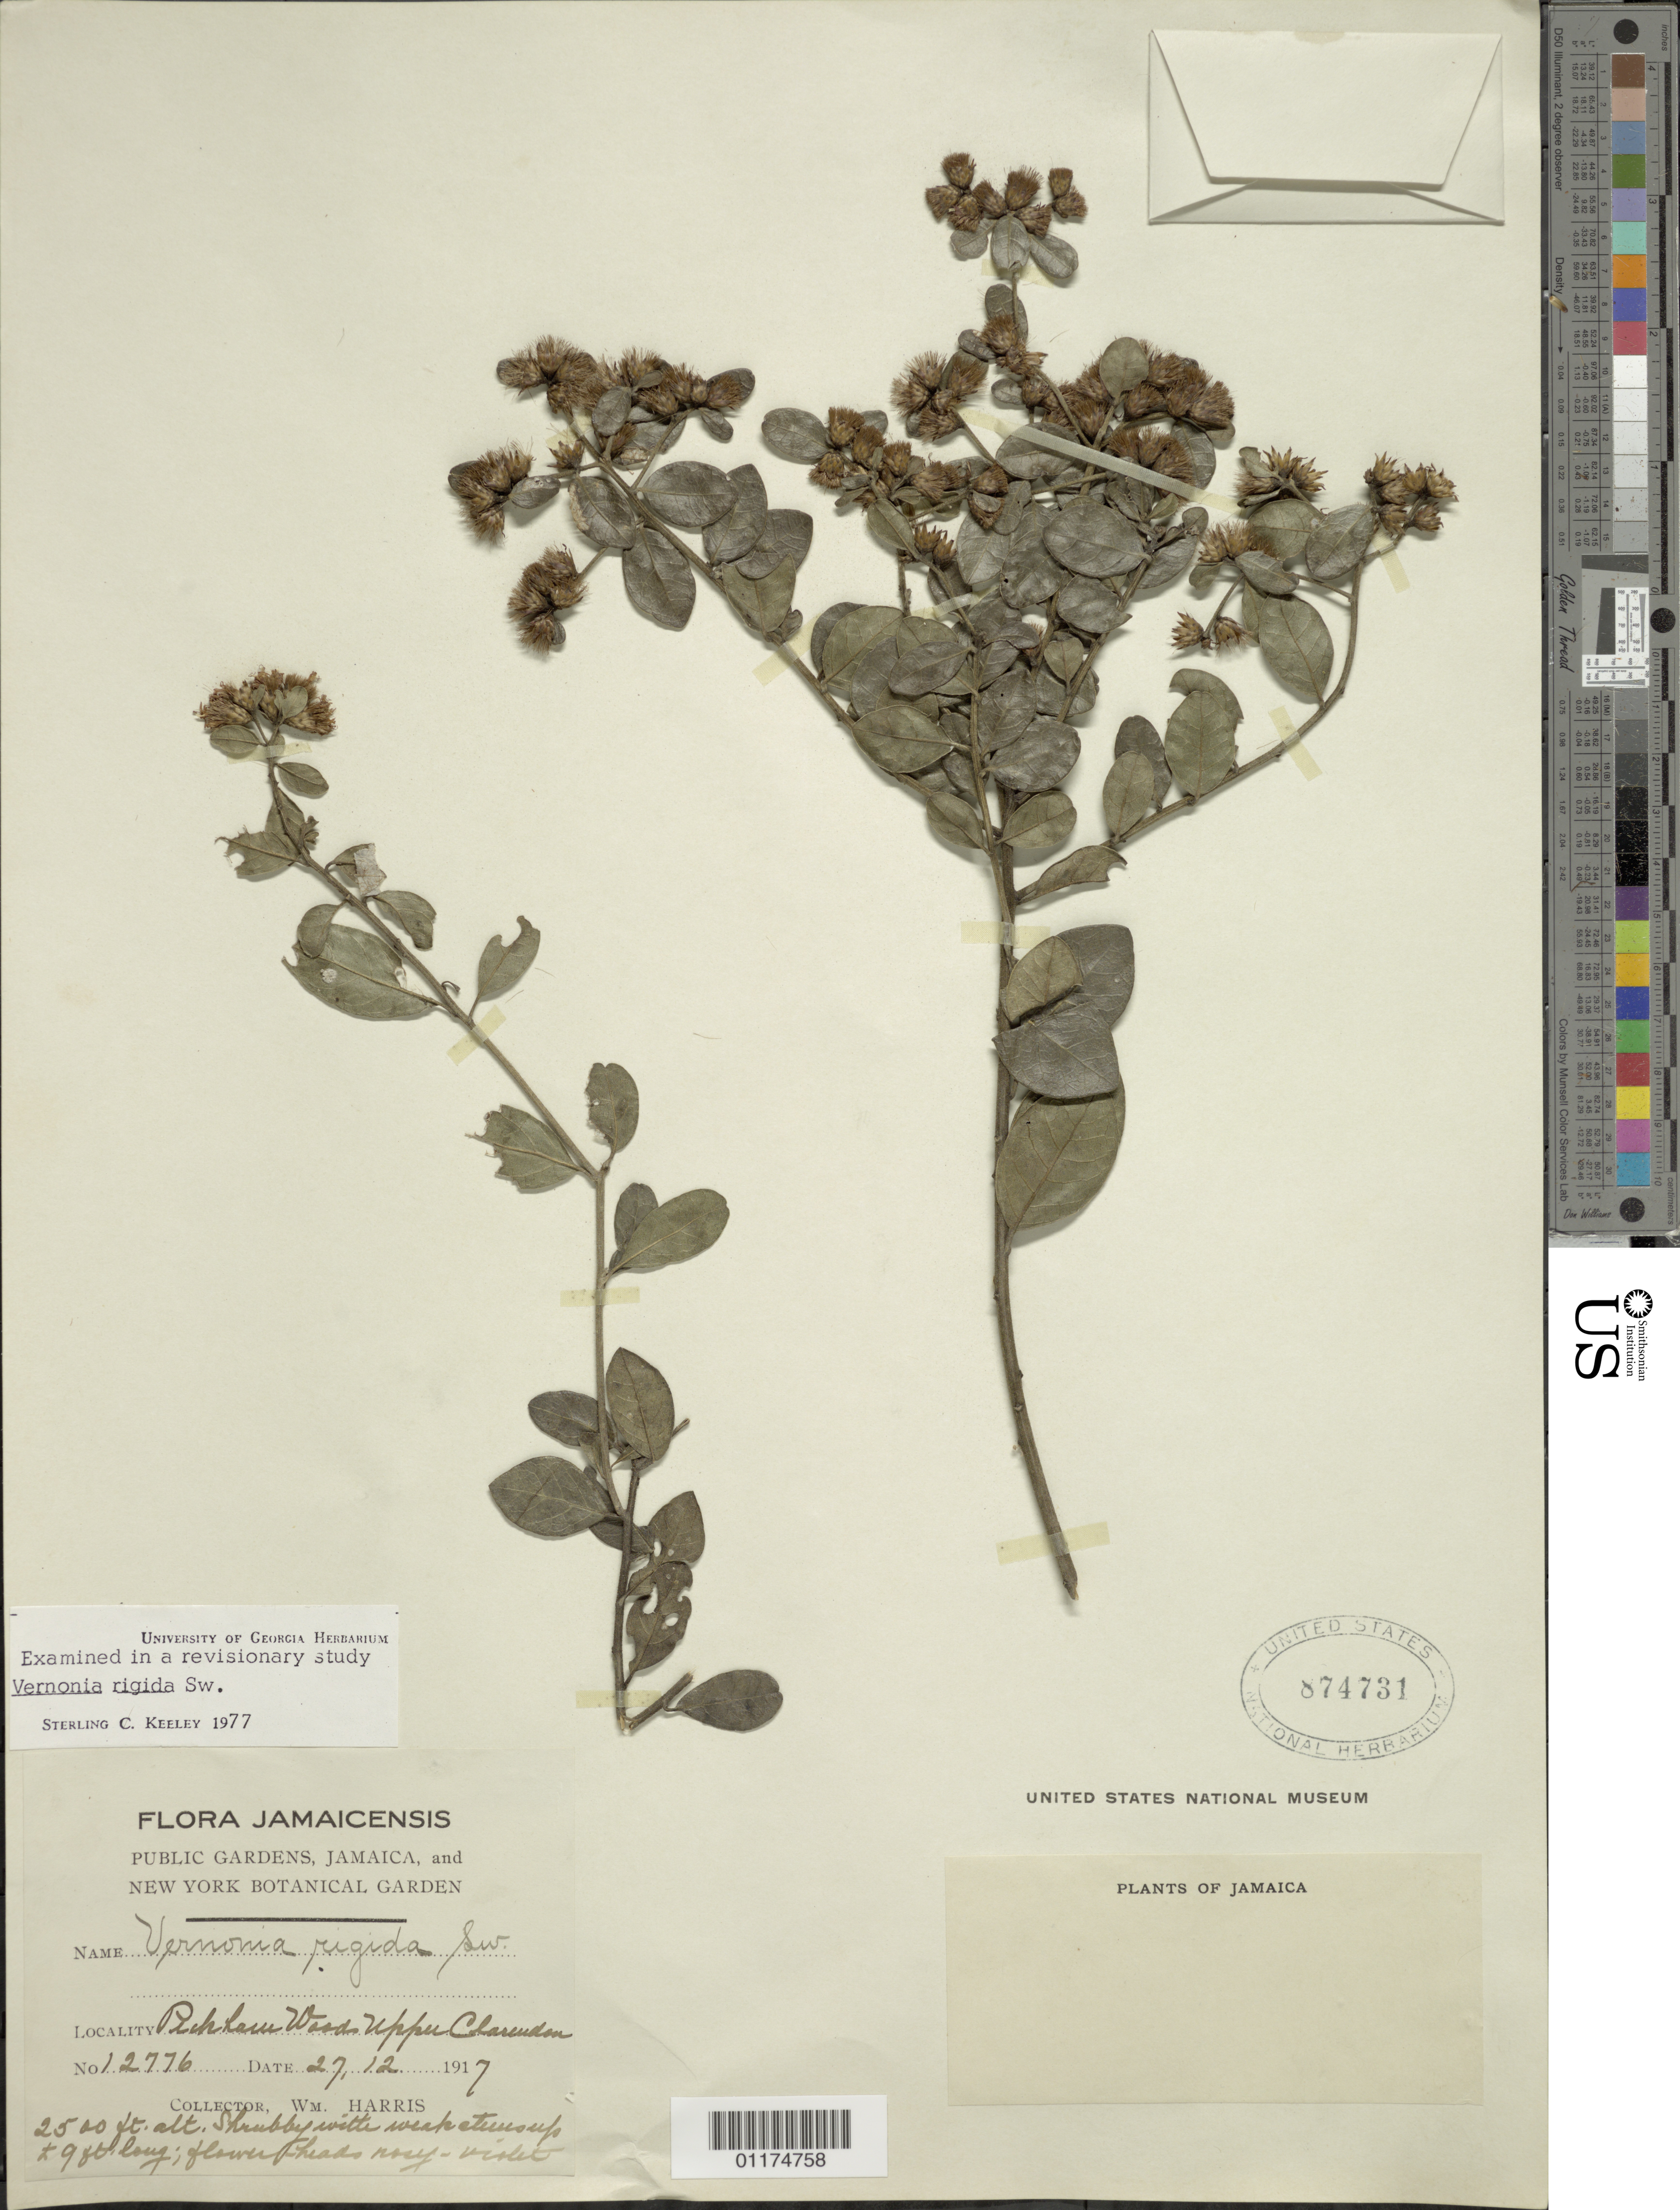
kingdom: Plantae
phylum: Tracheophyta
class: Magnoliopsida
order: Asterales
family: Asteraceae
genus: Lepidaploa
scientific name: Lepidaploa rigida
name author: (Sw.) H. Rob.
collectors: W. Harris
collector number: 12776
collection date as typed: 27 Dec 1917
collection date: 1917-12-27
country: Jamaica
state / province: Clarendon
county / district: Peckham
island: Jamaica I.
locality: Peckham Wood, Upper Clarendon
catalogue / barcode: US 874731